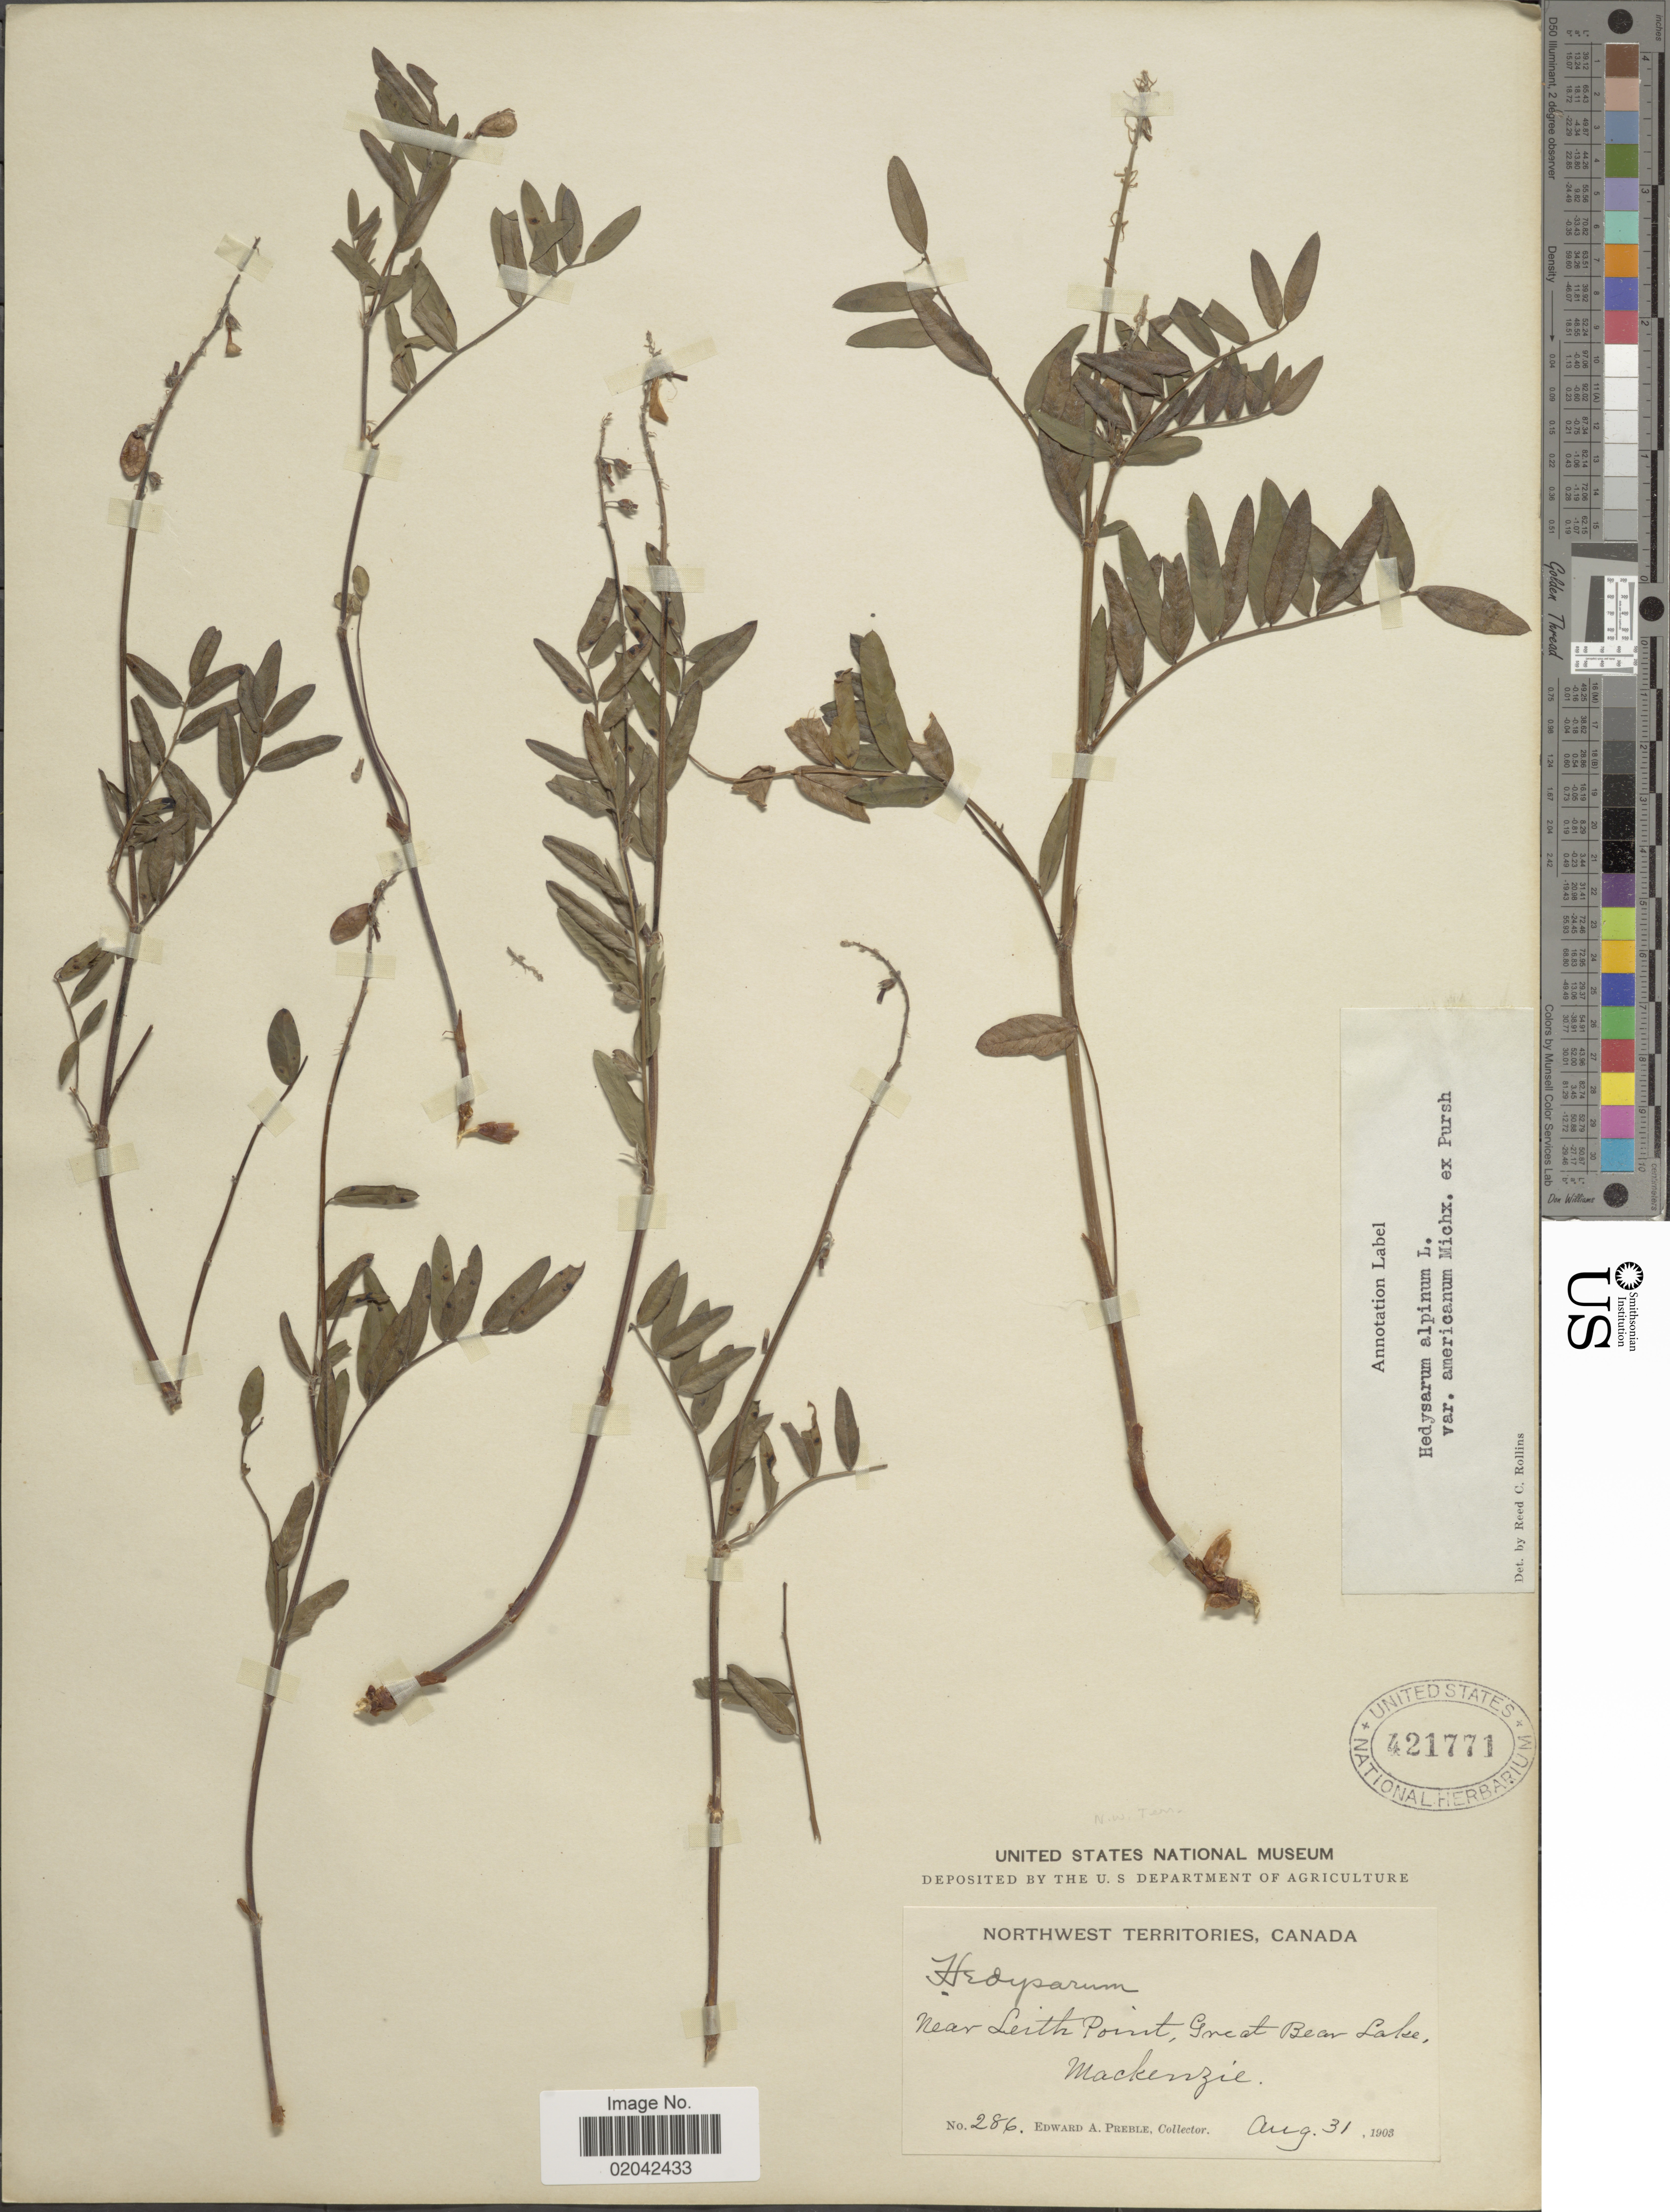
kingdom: Plantae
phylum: Tracheophyta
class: Magnoliopsida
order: Fabales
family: Fabaceae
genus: Hedysarum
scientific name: Hedysarum alpinum var. americanum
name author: Michx. ex Pursh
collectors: E. Preble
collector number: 286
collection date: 1903-08-31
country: Canada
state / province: Northwest Territories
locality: Near Leith Point, Great Bear Lake, Mackenzie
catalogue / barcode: US 421771